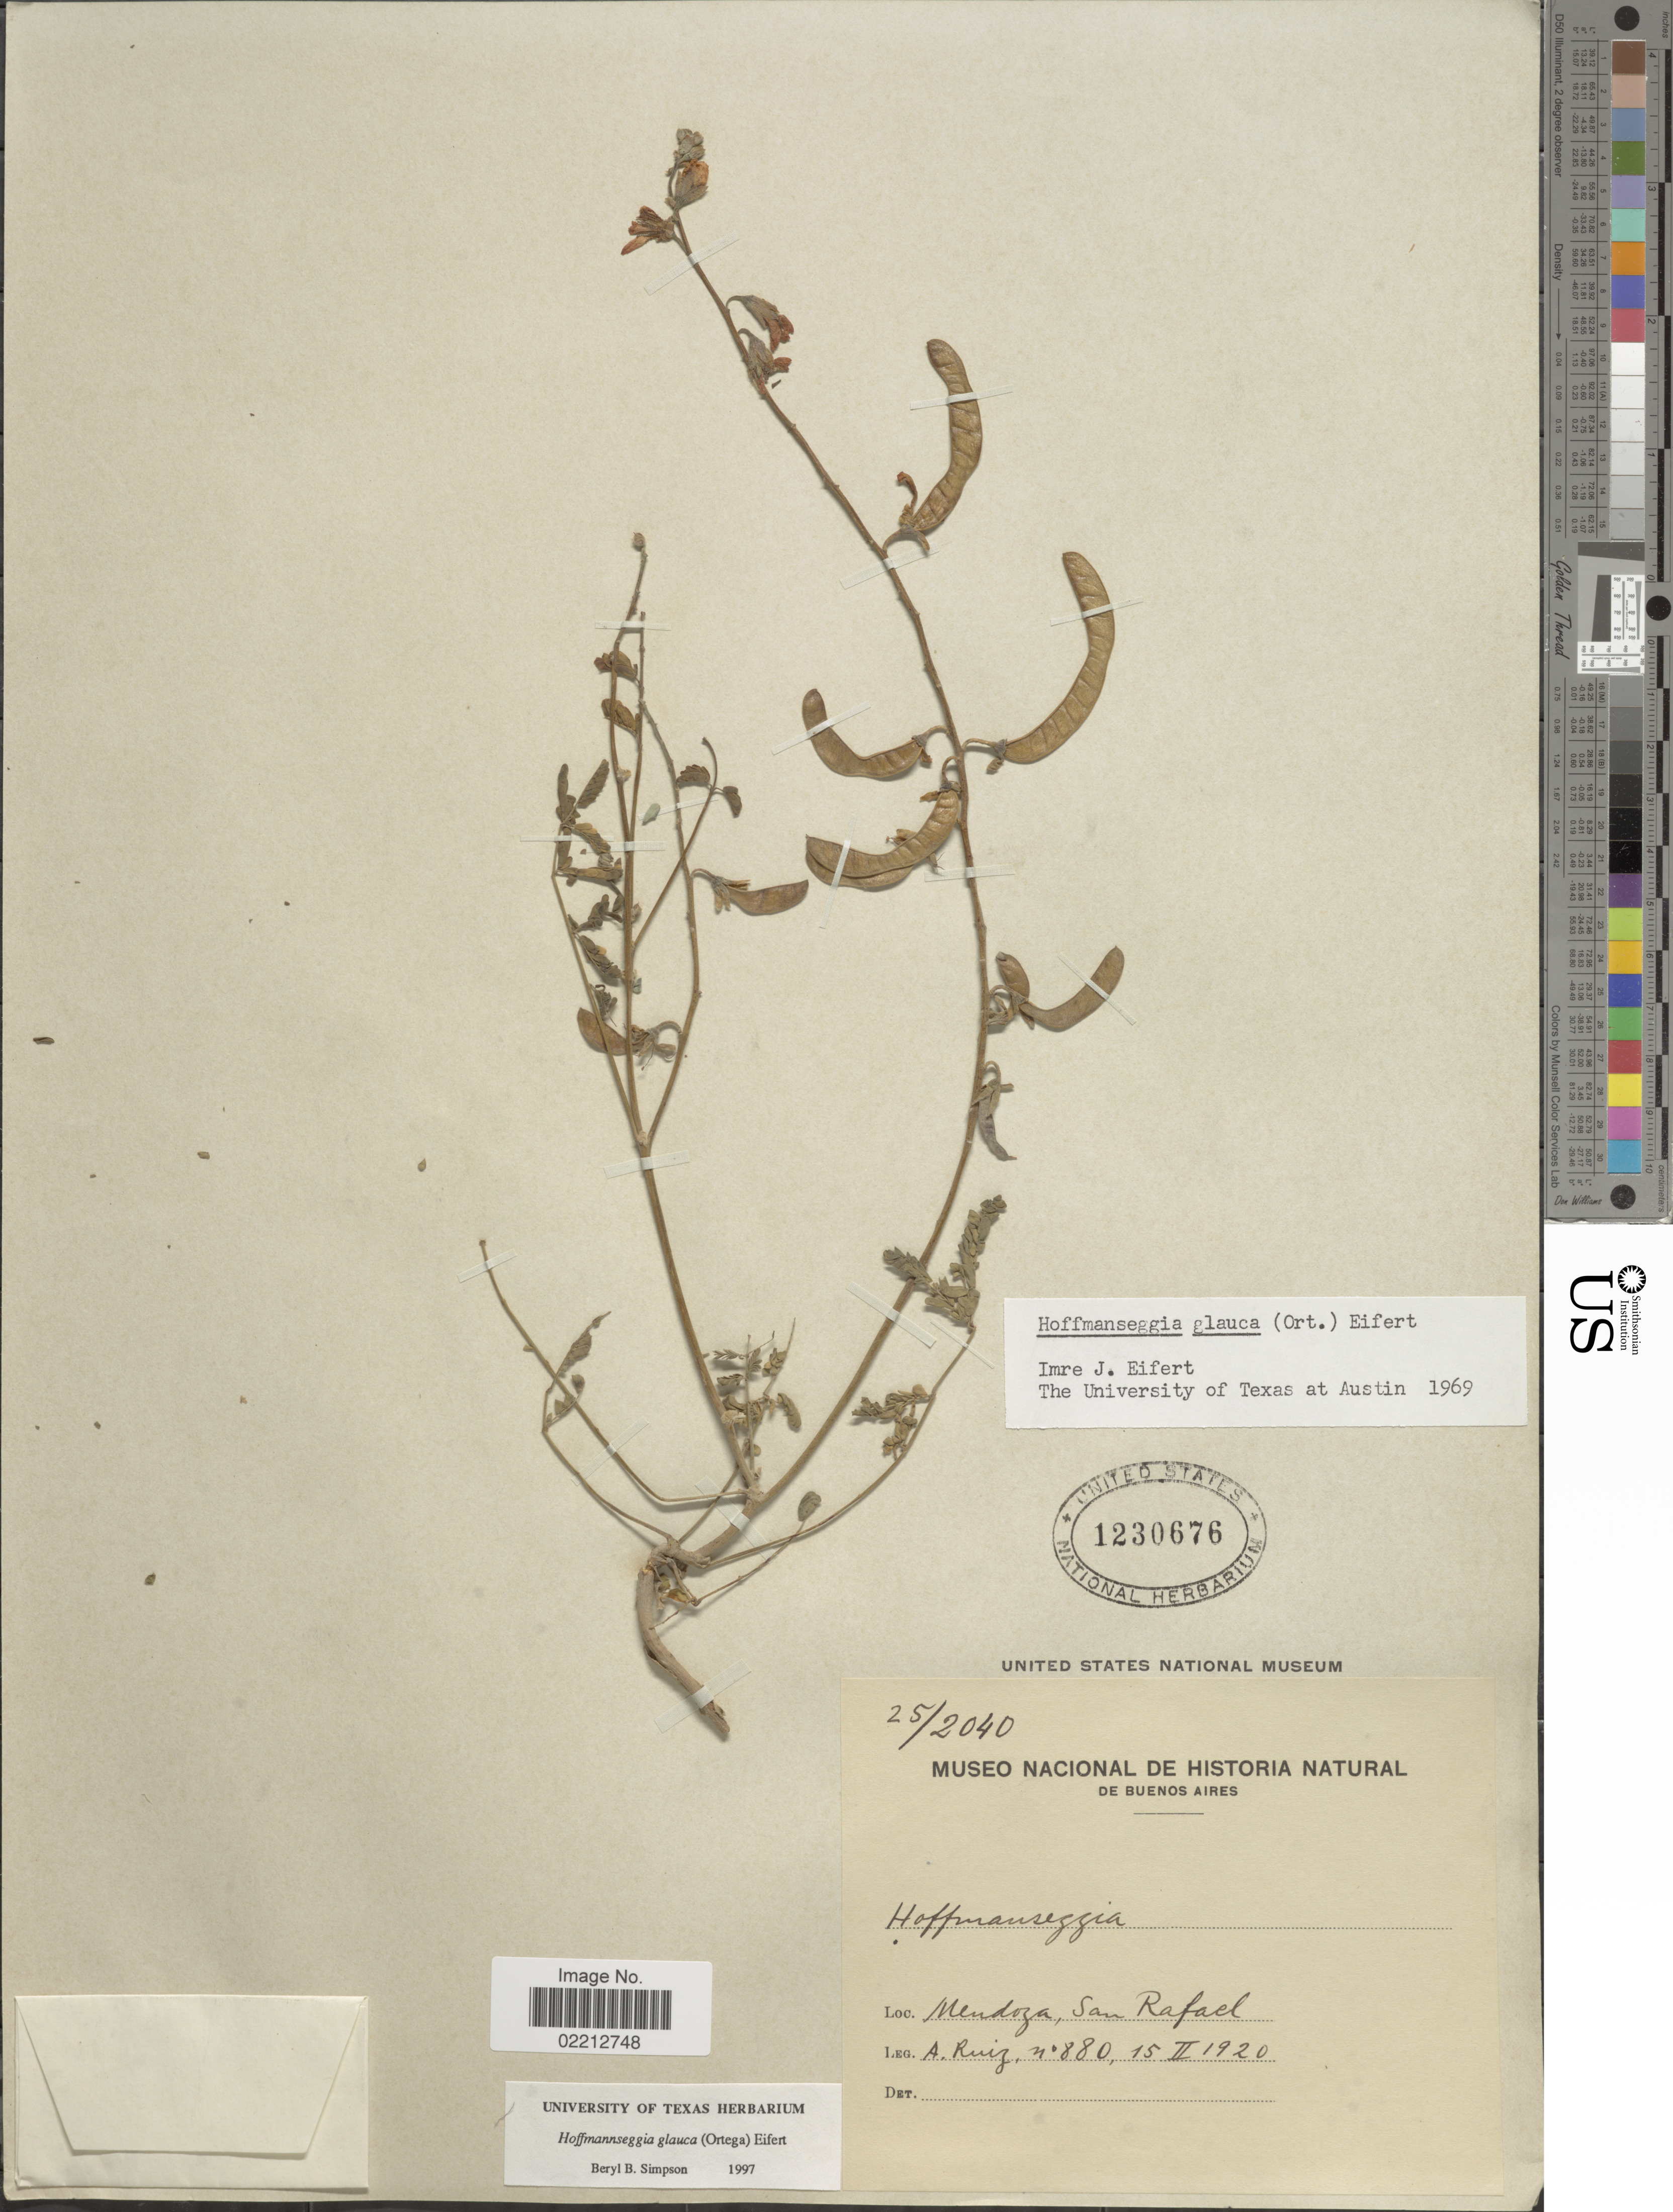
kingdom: Plantae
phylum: Tracheophyta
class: Magnoliopsida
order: Fabales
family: Fabaceae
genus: Hoffmannseggia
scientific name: Hoffmannseggia glauca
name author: (Ortega) Eifert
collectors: A. Ruiz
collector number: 880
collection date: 1920-02-15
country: Argentina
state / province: Mendoza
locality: San Rafael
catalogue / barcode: US 1230676